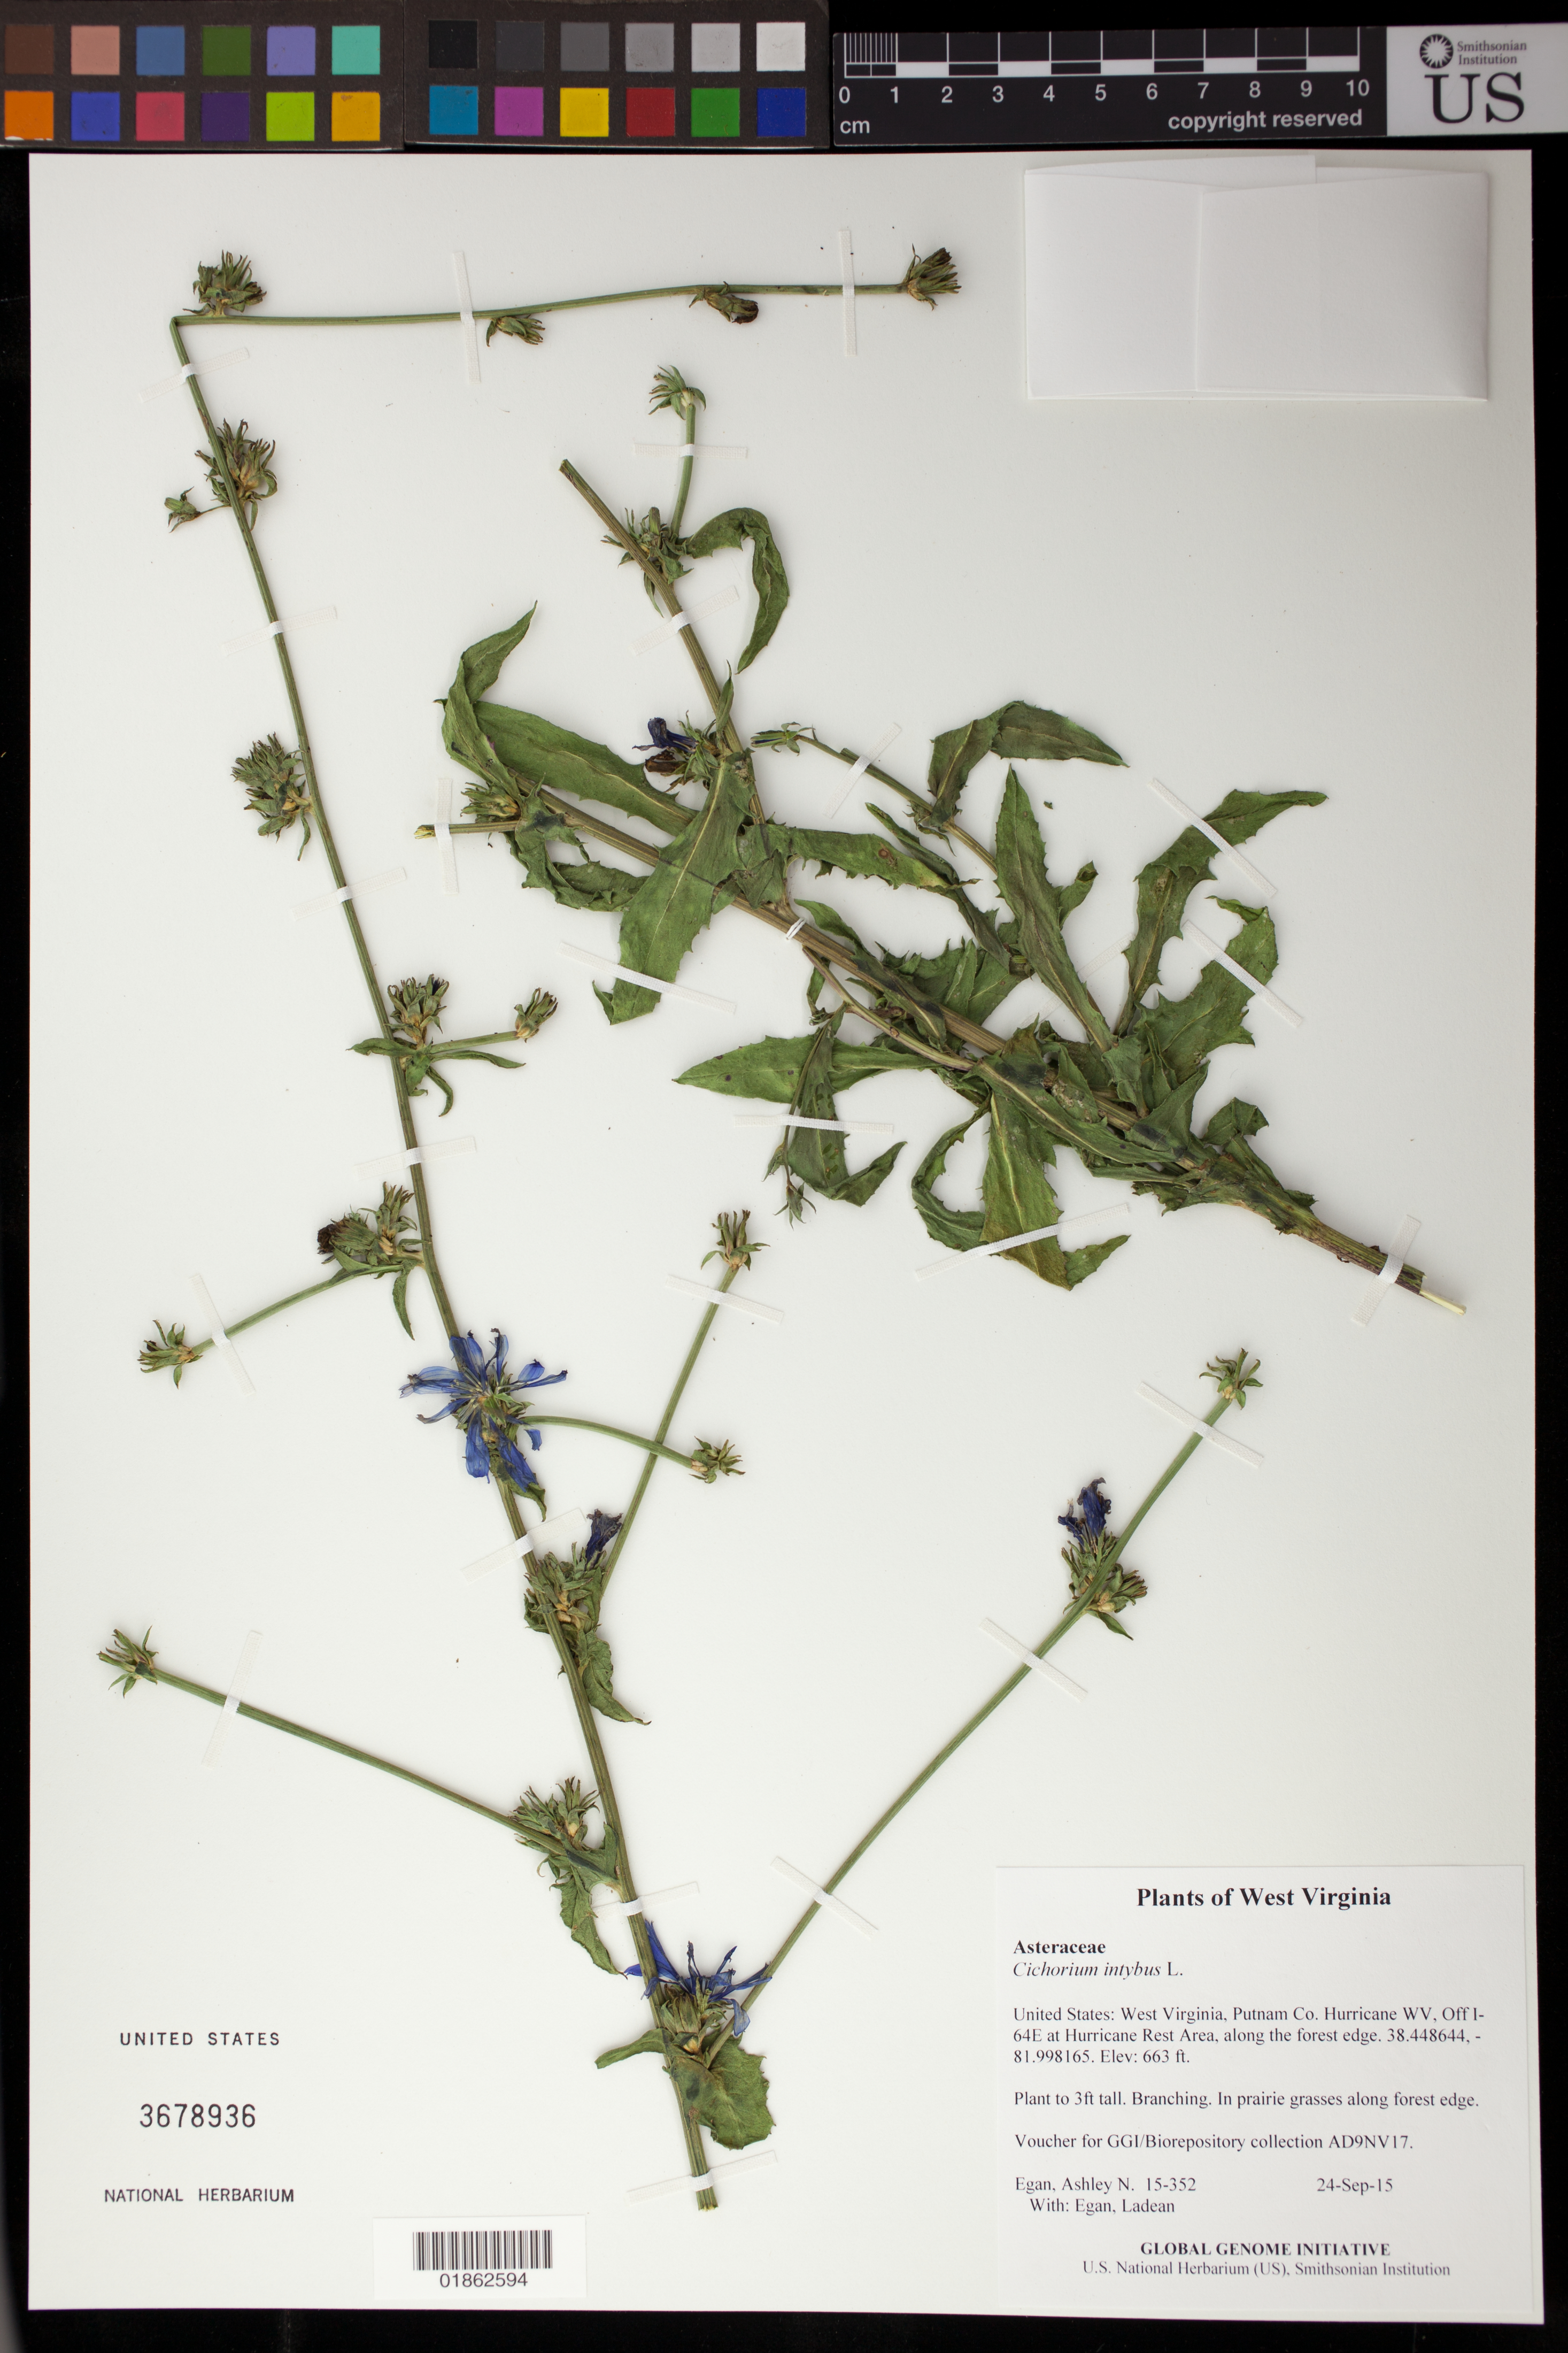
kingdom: Plantae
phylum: Tracheophyta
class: Magnoliopsida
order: Asterales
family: Asteraceae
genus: Cichorium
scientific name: Cichorium intybus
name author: L.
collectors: A. N. Egan & L. Egan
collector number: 15-352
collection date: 2015-09-24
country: United States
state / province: West Virginia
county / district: Putnam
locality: Hurricane WV, Off I-64E at Hurricane Rest Area, along the forest edge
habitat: In prairie grasses along forest edge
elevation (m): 202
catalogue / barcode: US 3678936